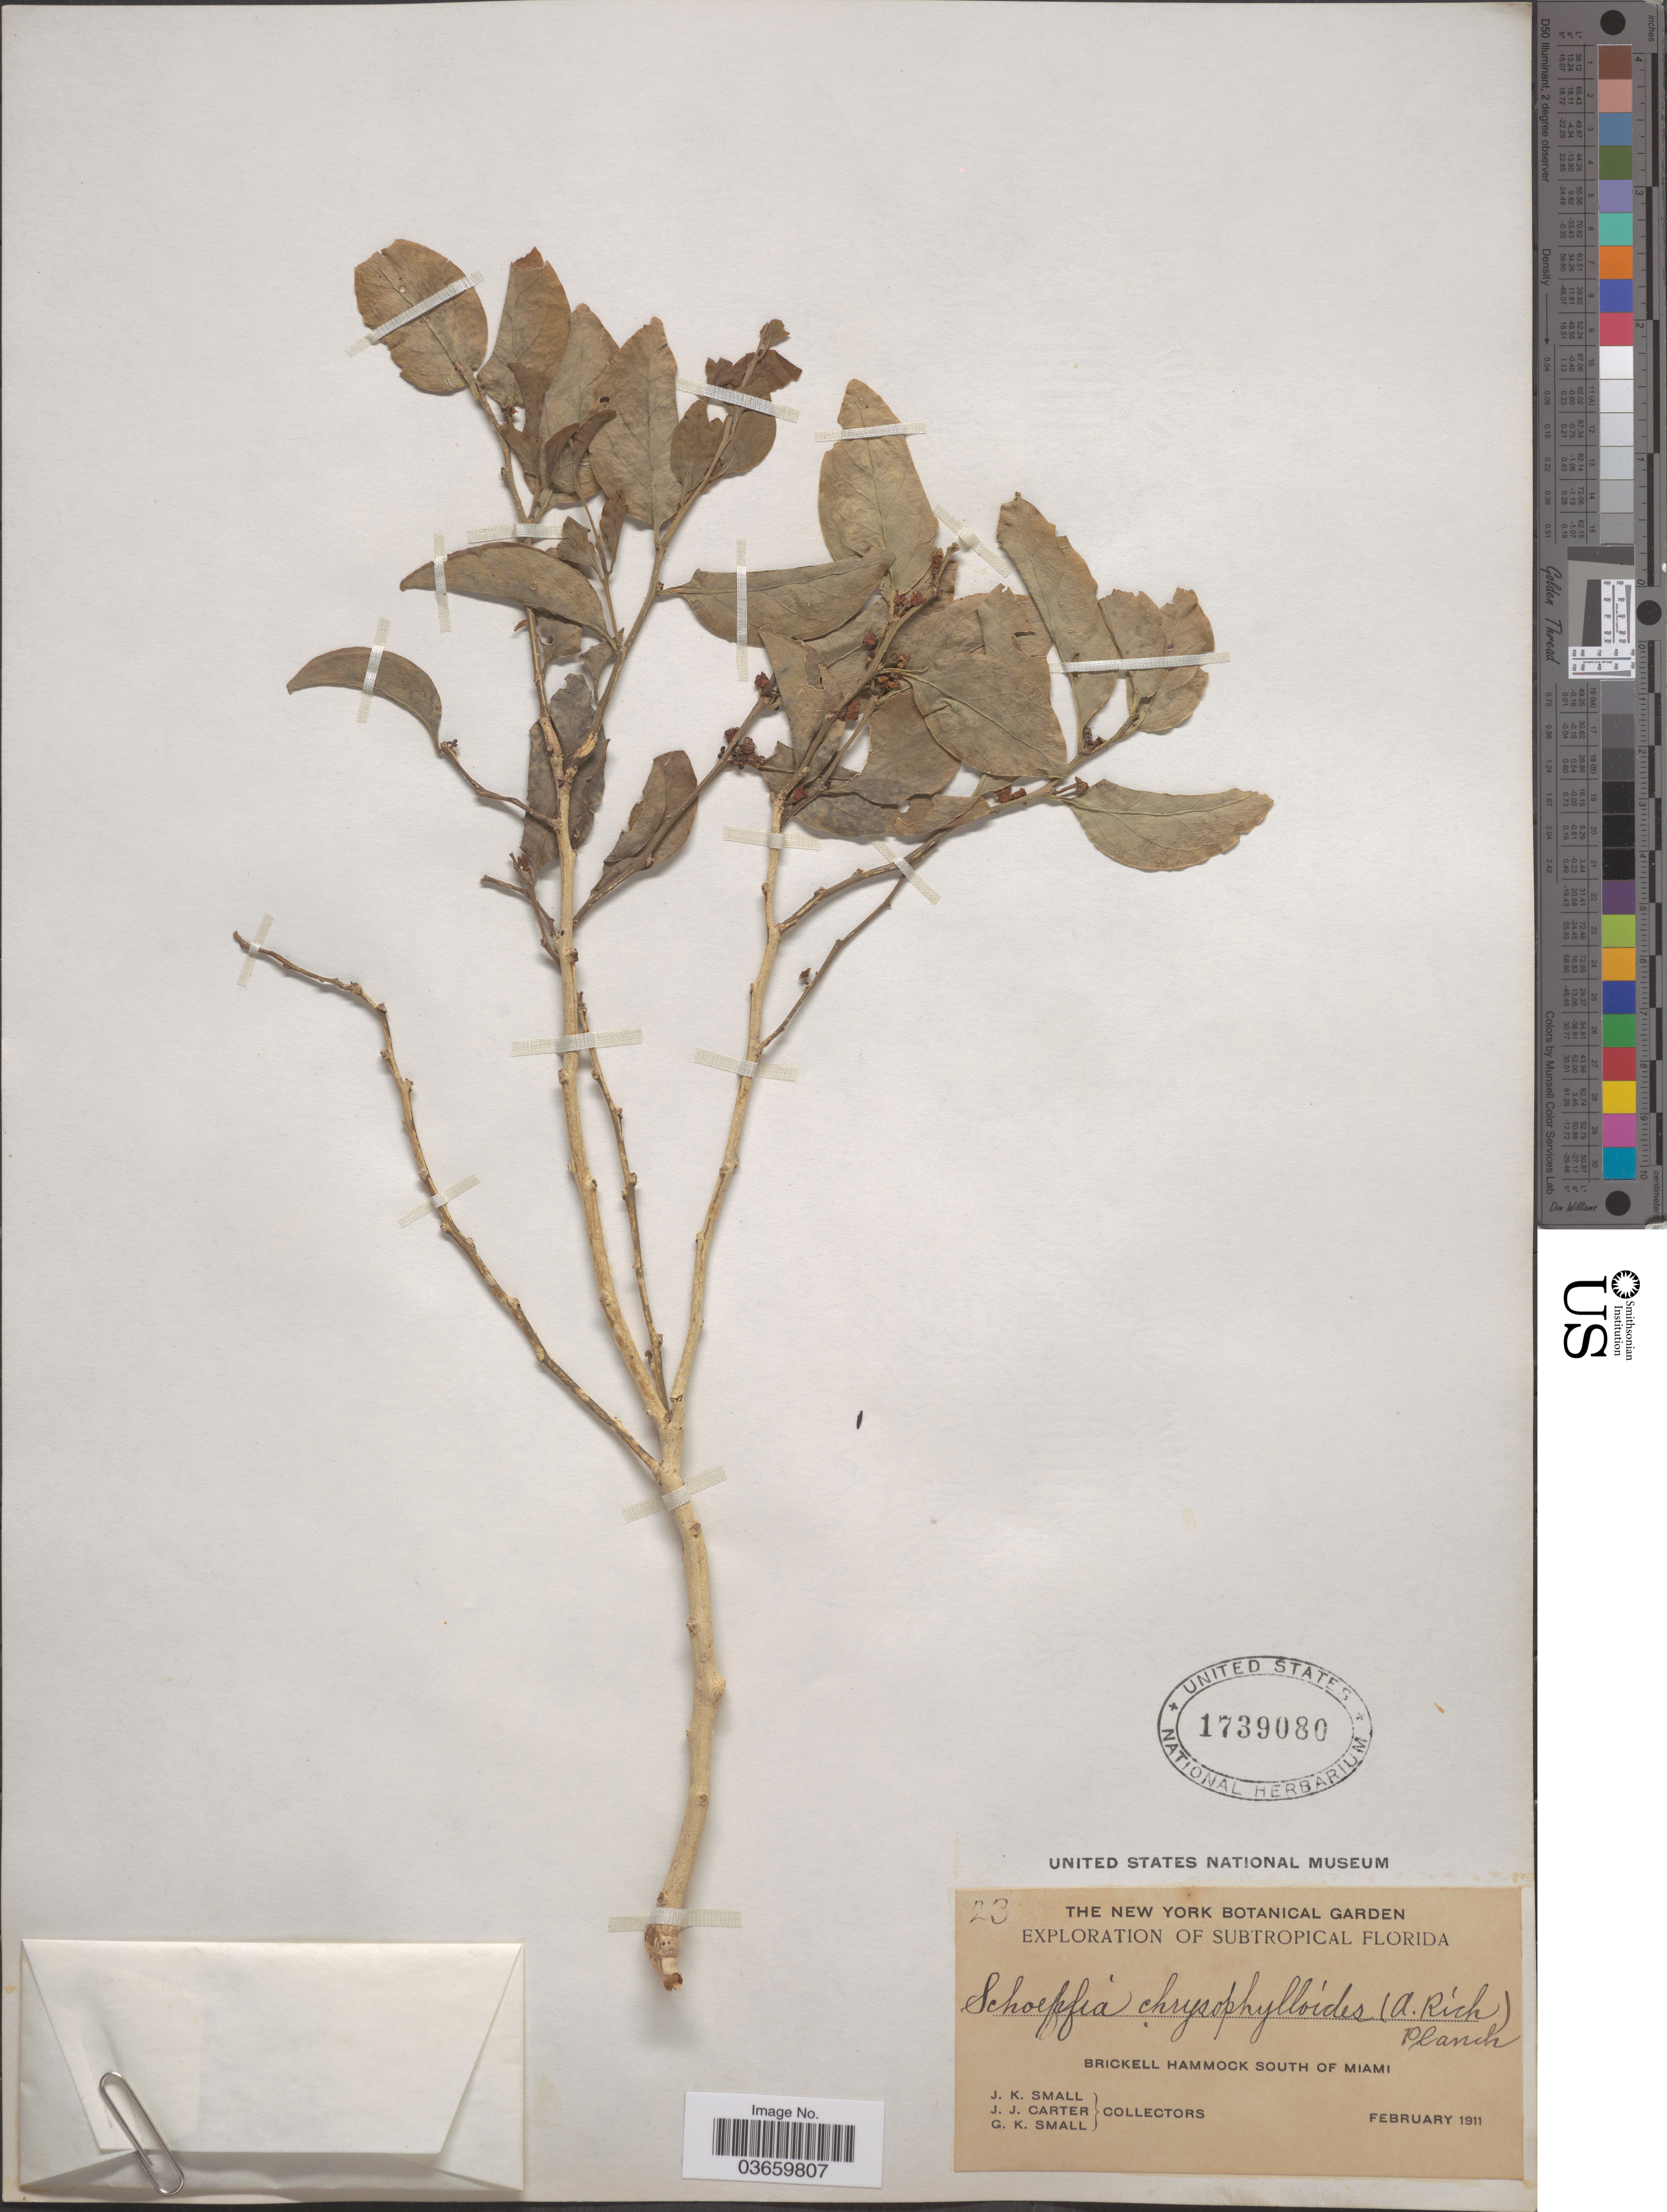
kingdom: Plantae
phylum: Tracheophyta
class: Magnoliopsida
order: Santalales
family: Schoepfiaceae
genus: Schoepfia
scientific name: Schoepfia chrysophylloides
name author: (A. Rich.) Planch.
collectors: J. K. Small, J. Carter & G. K. Small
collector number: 23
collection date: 1911-02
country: United States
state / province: Florida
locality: Subtropical Florida. Brickell Hammock south of Miami.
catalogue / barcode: US 1739080